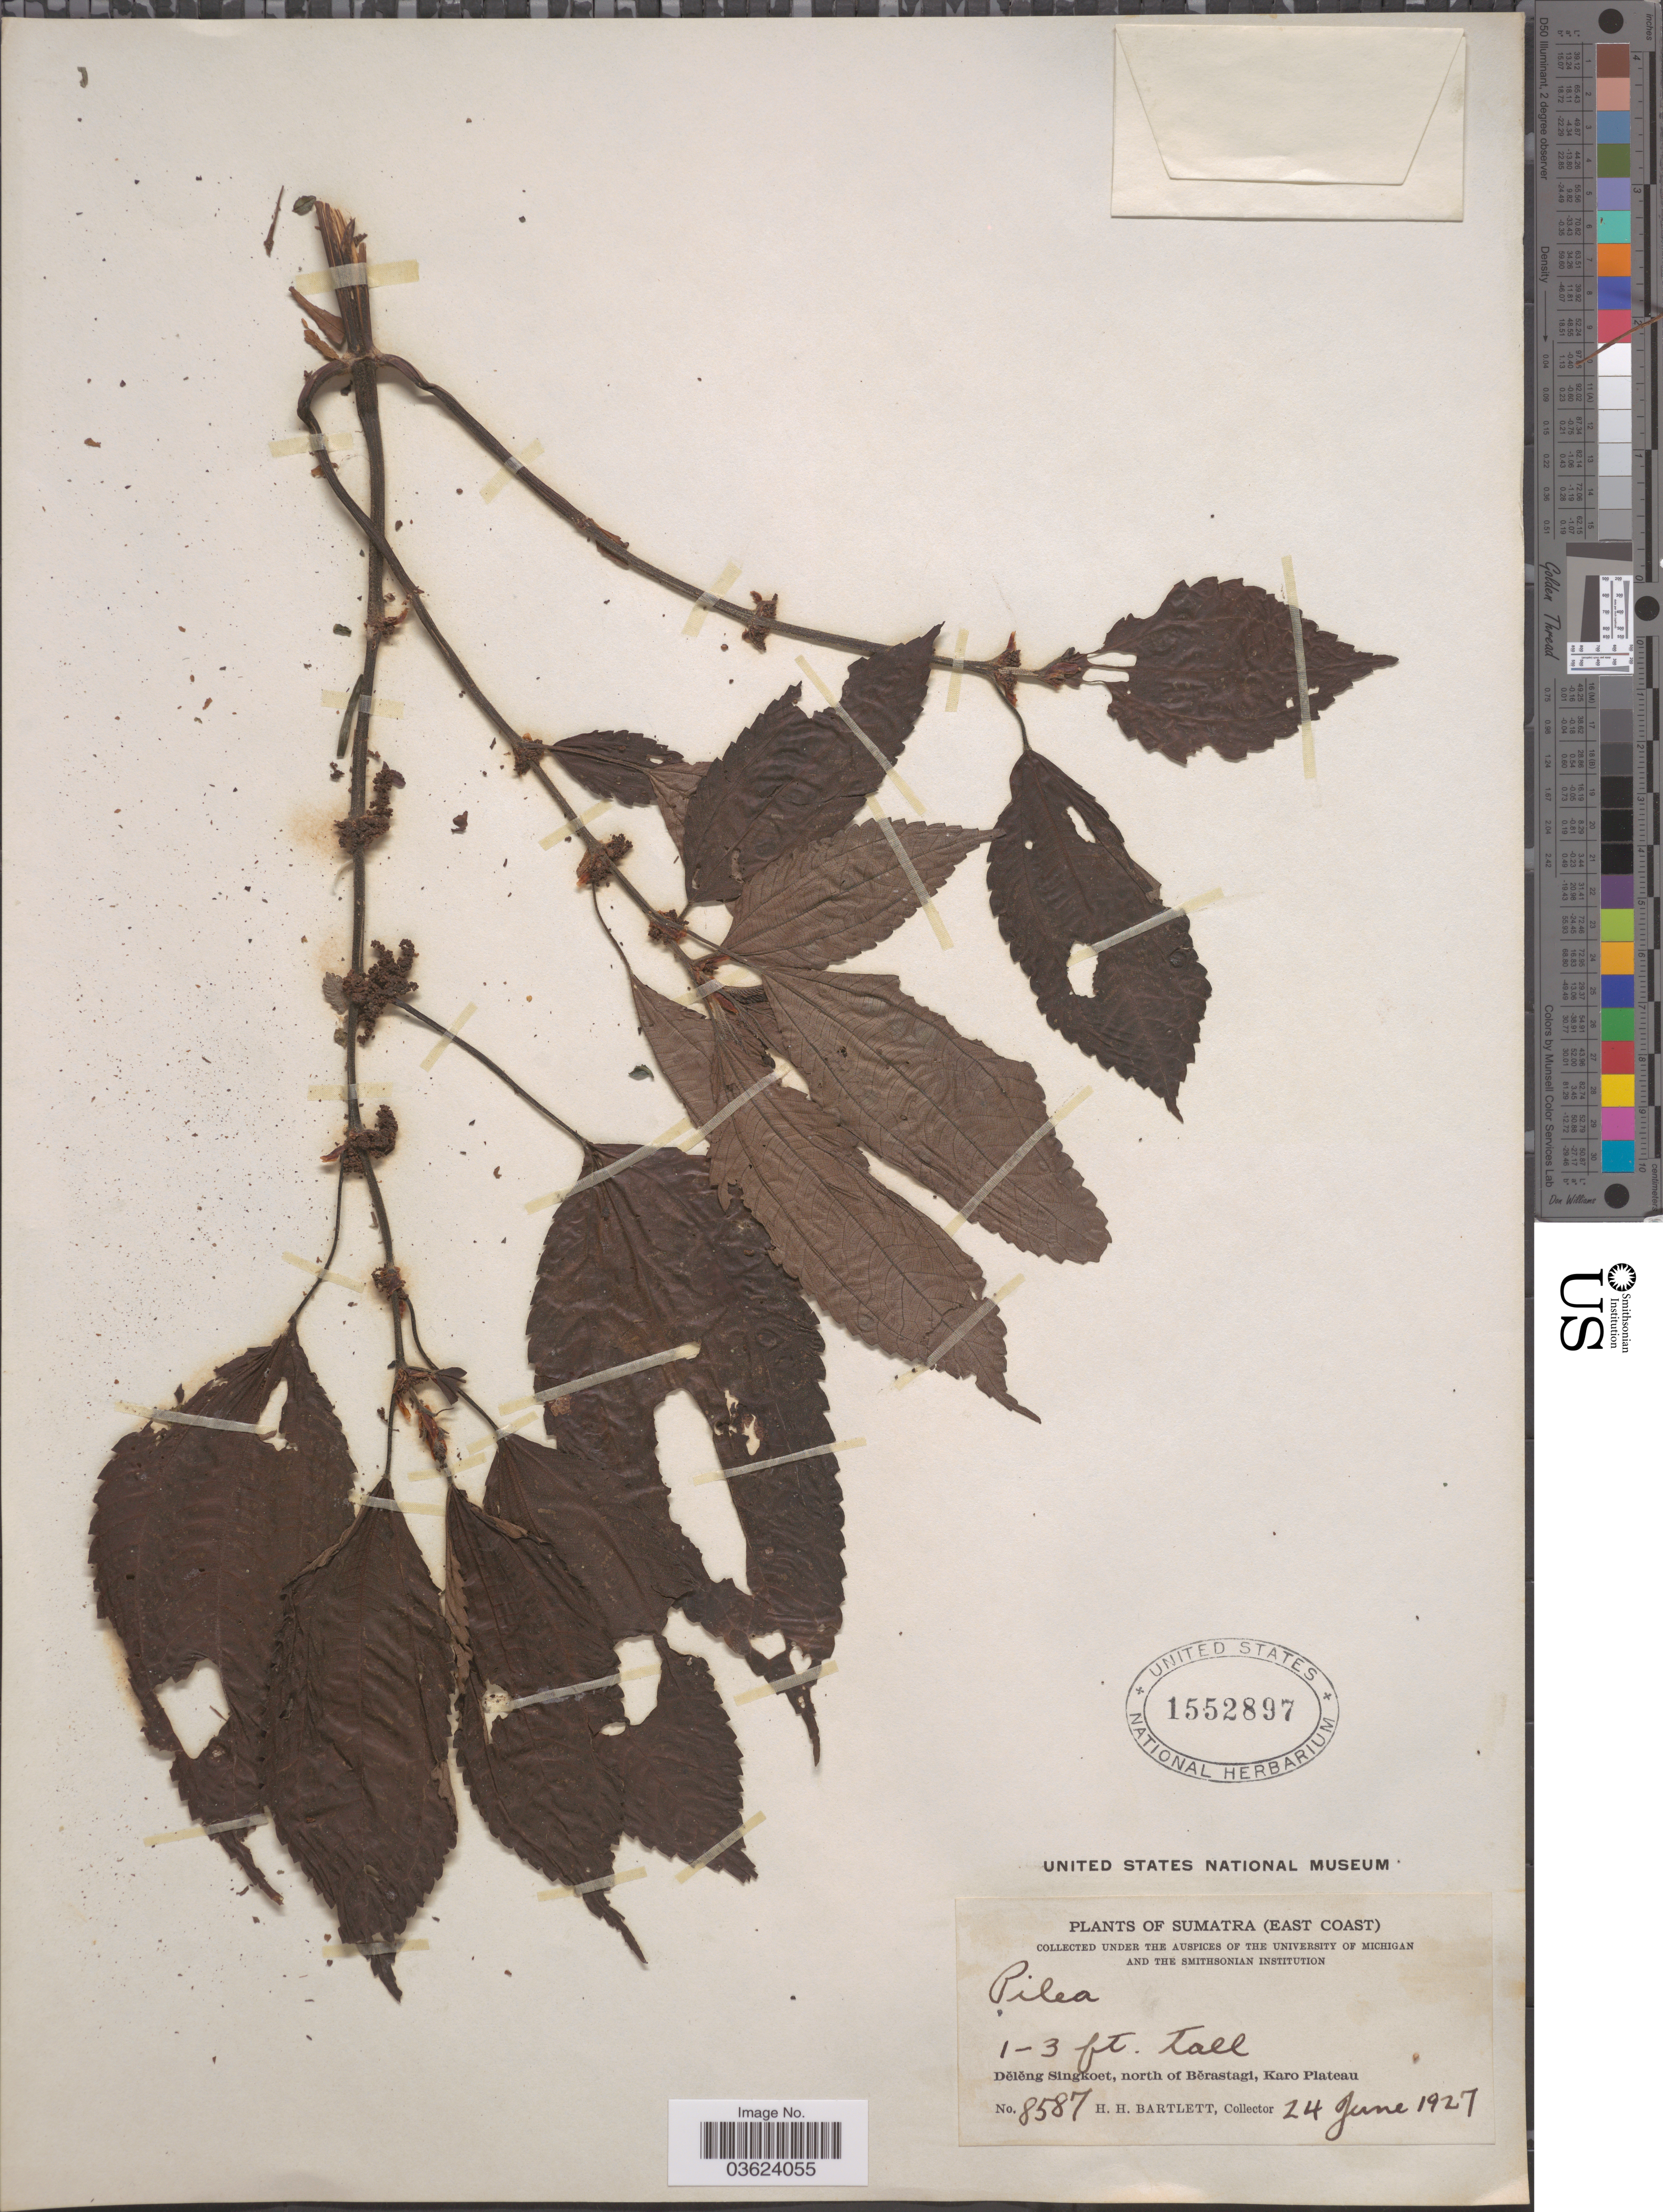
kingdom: Plantae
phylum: Tracheophyta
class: Magnoliopsida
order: Rosales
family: Urticaceae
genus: Pilea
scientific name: Pilea sp.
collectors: H. H. Bartlett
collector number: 8587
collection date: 1927-06-24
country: Indonesia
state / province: Sumatra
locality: (East Coast). Dělěng Singkoet, north of Běrastagi, Karo Plateau.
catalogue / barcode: US 1552897